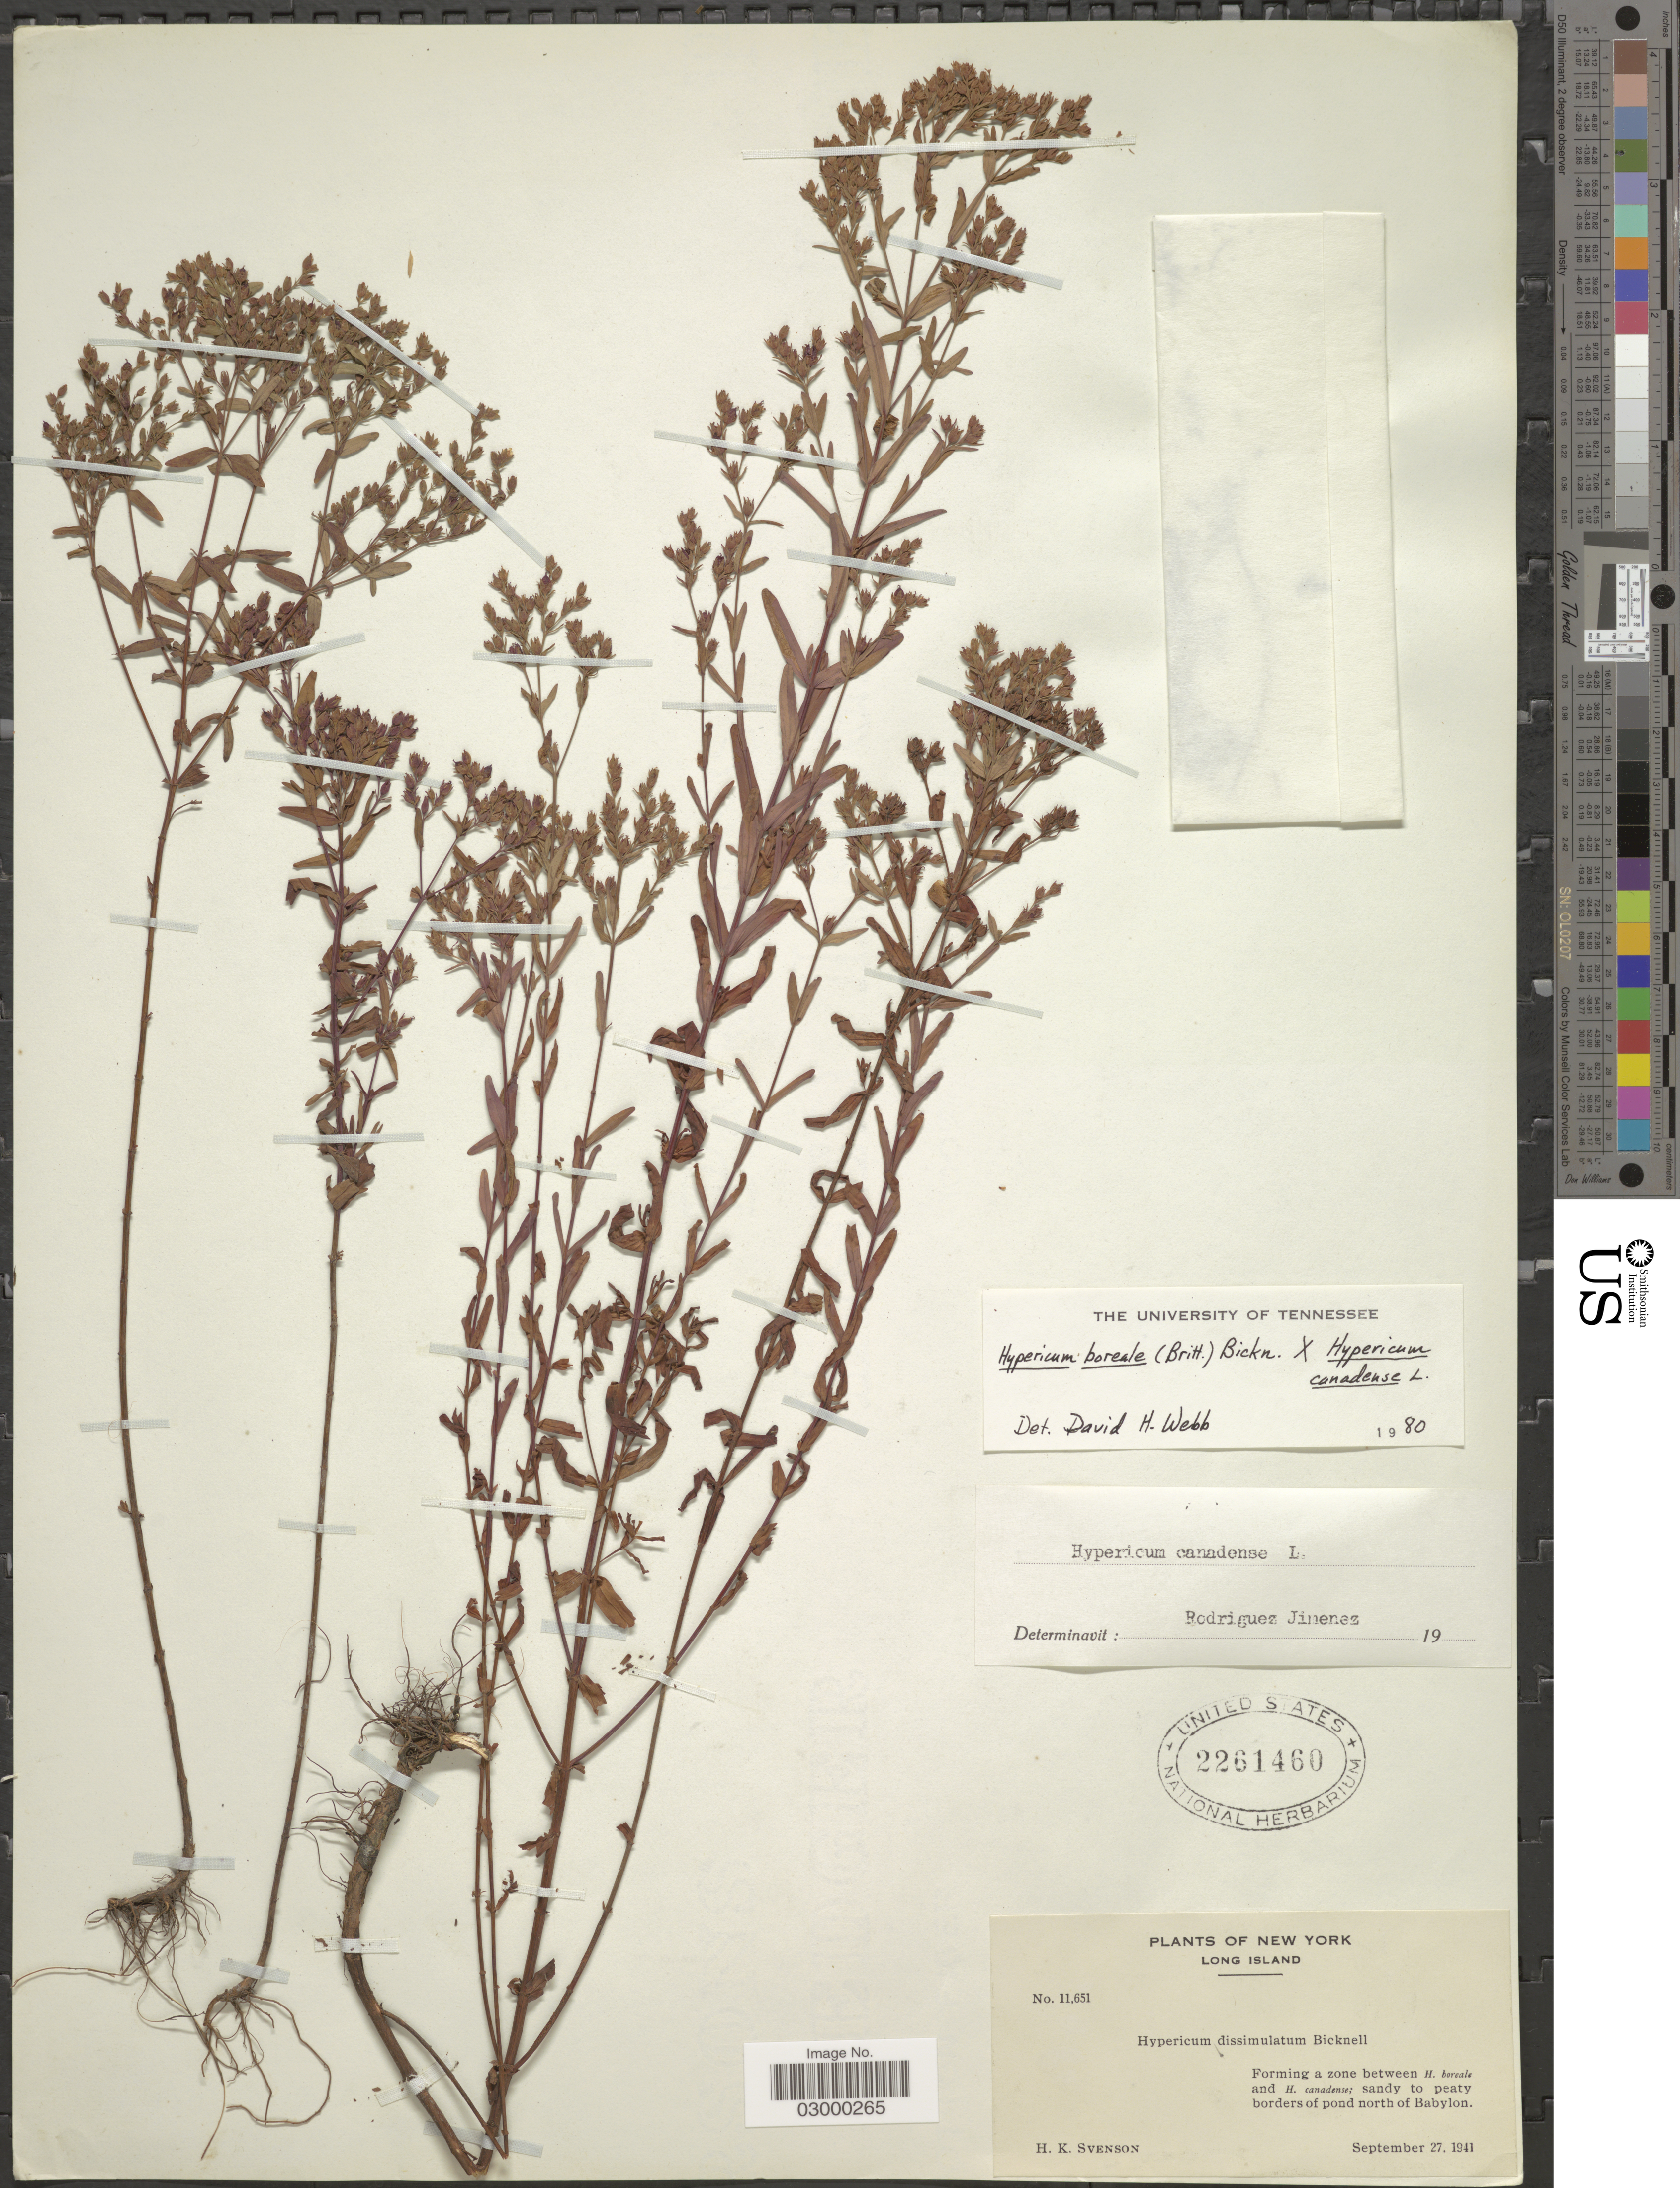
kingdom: Plantae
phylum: Tracheophyta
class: Magnoliopsida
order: Malpighiales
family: Hypericaceae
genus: Hypericum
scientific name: Hypericum boreale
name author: (Britton) E.P. Bicknell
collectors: H. K. Svenson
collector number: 1651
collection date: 1941-09-27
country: United States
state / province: New York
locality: Long Island, sandy to peaty borders of pond north of Babylon.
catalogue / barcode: US 2261460